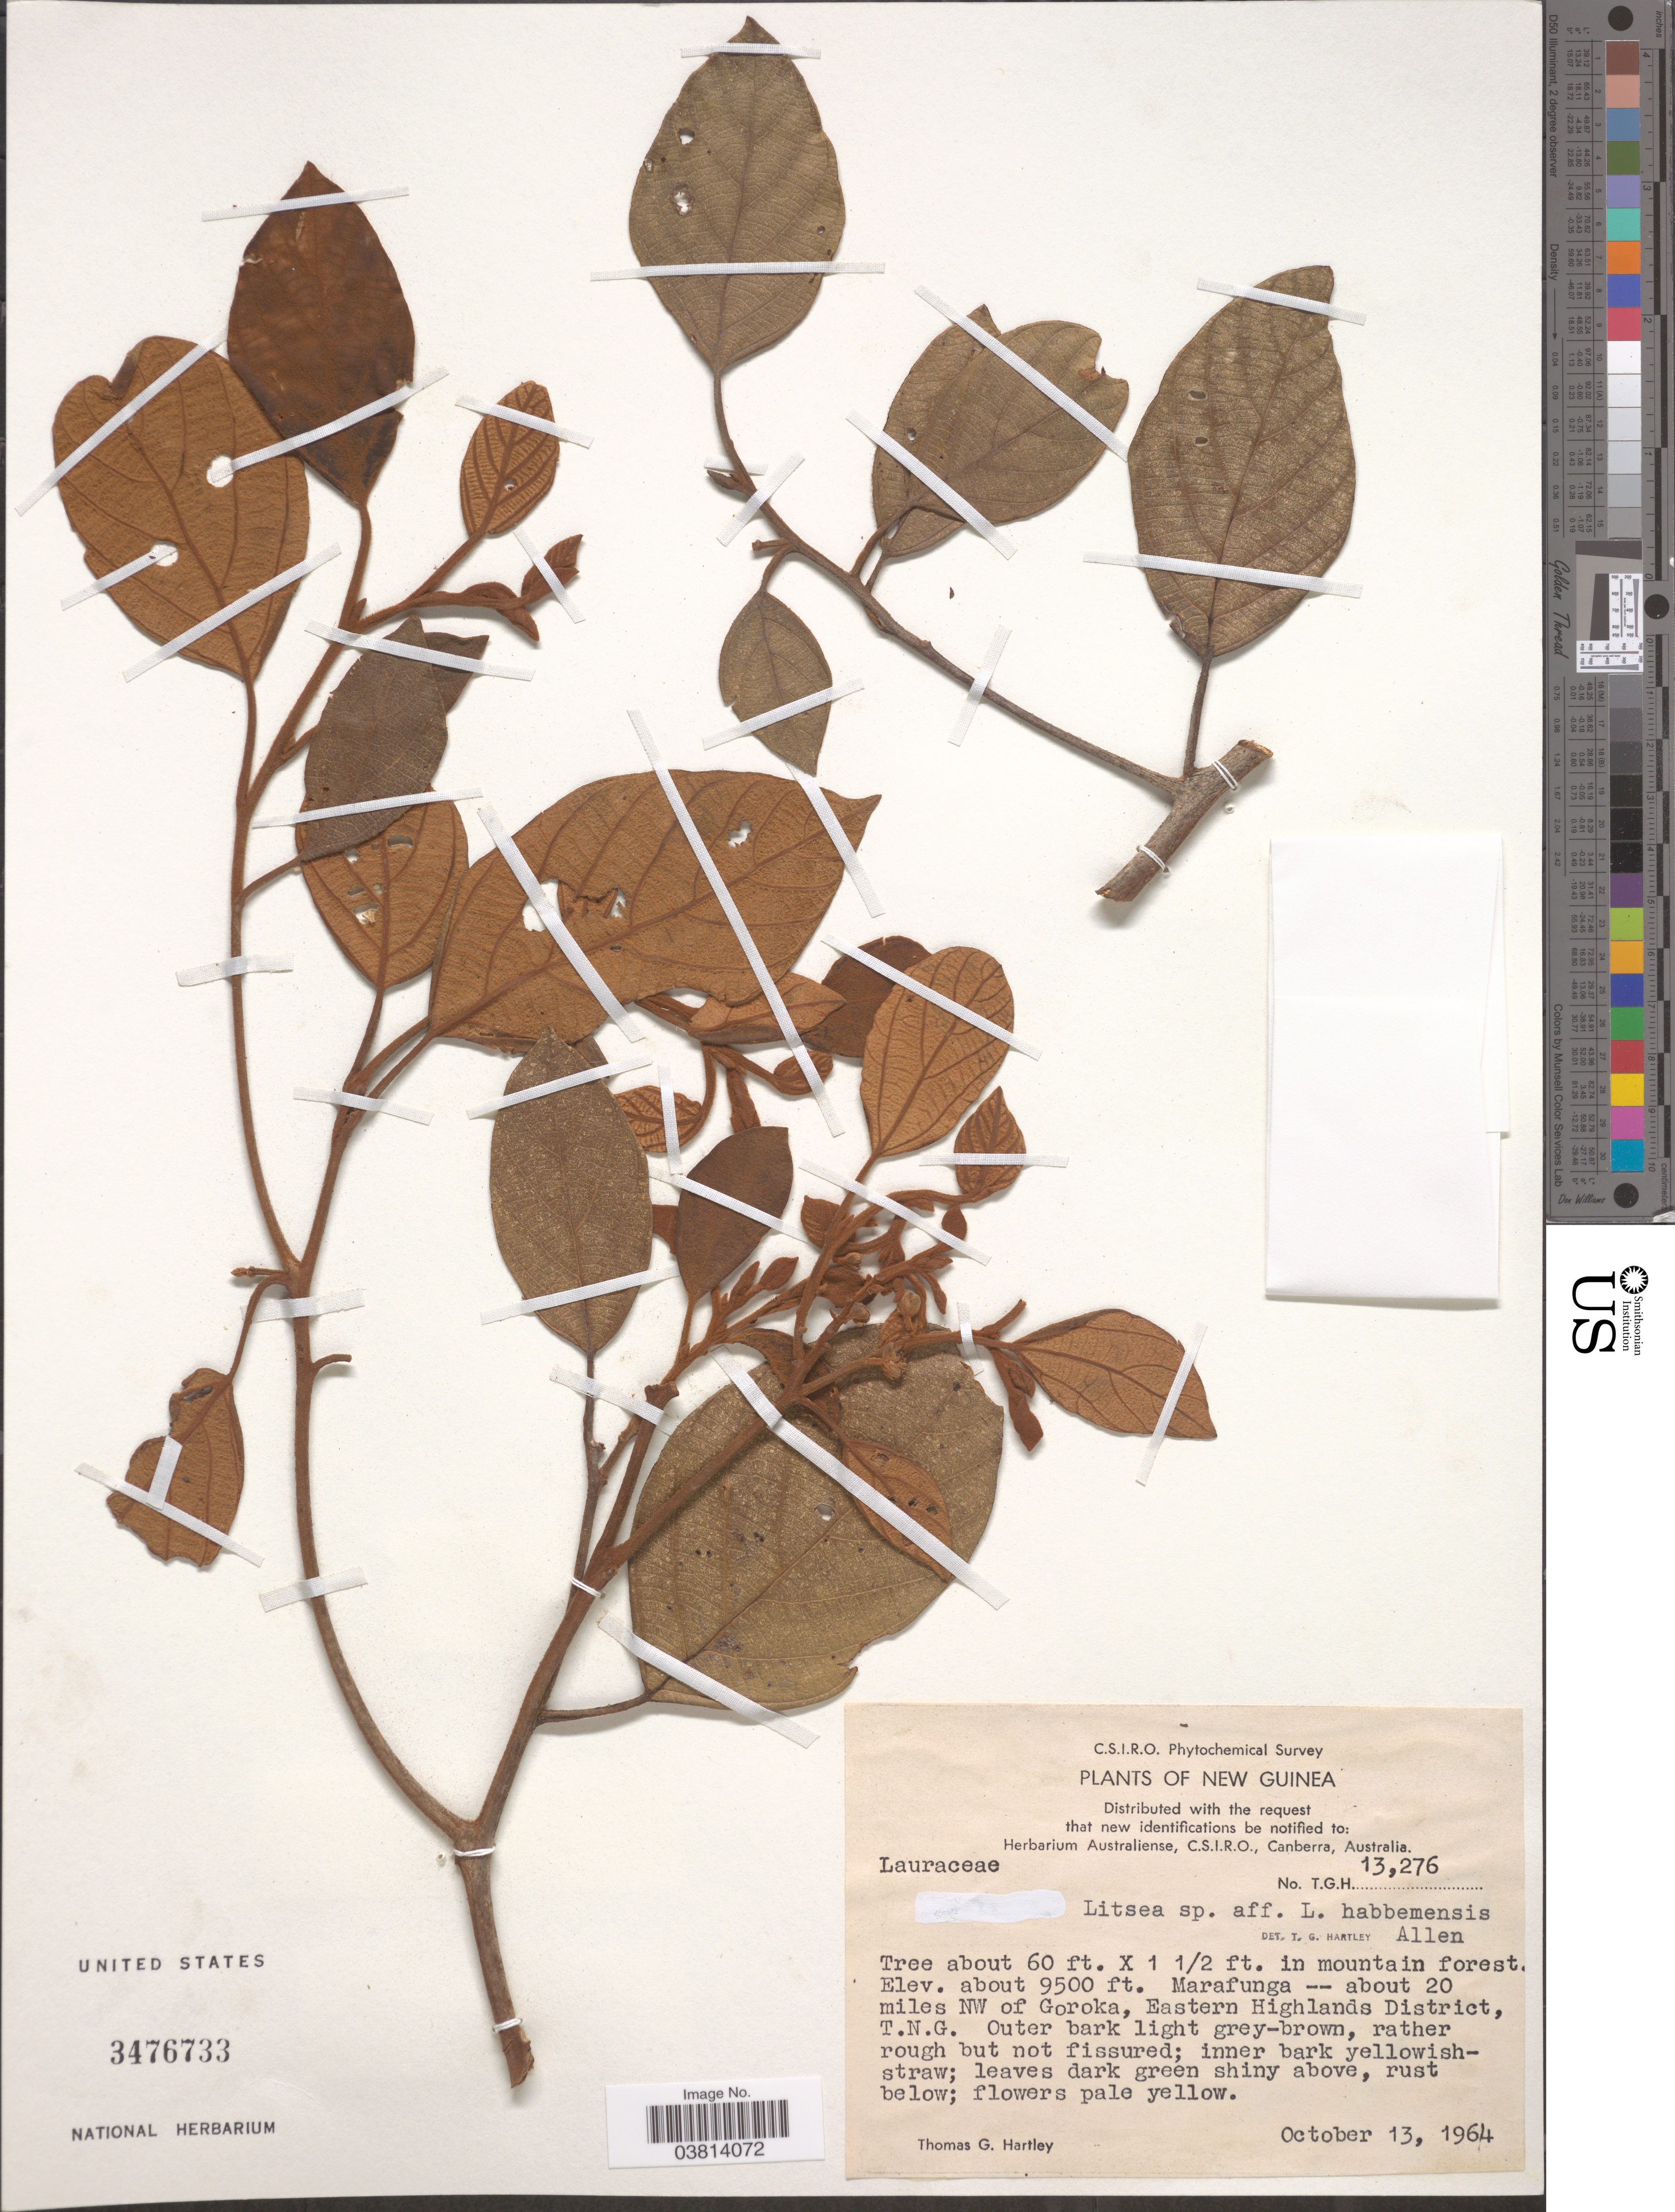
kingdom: Plantae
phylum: Tracheophyta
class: Magnoliopsida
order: Laurales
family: Lauraceae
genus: Litsea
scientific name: Litsea habbemensis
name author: C.K. Allen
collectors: T. G. Hartley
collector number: TGH13276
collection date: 1964-10-13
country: Papua New Guinea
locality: New Guinea. Marafunga - about 20 miles NW of Goroka, Eastern Highlands District, T.N.G.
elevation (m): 2896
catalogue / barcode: US 3476733